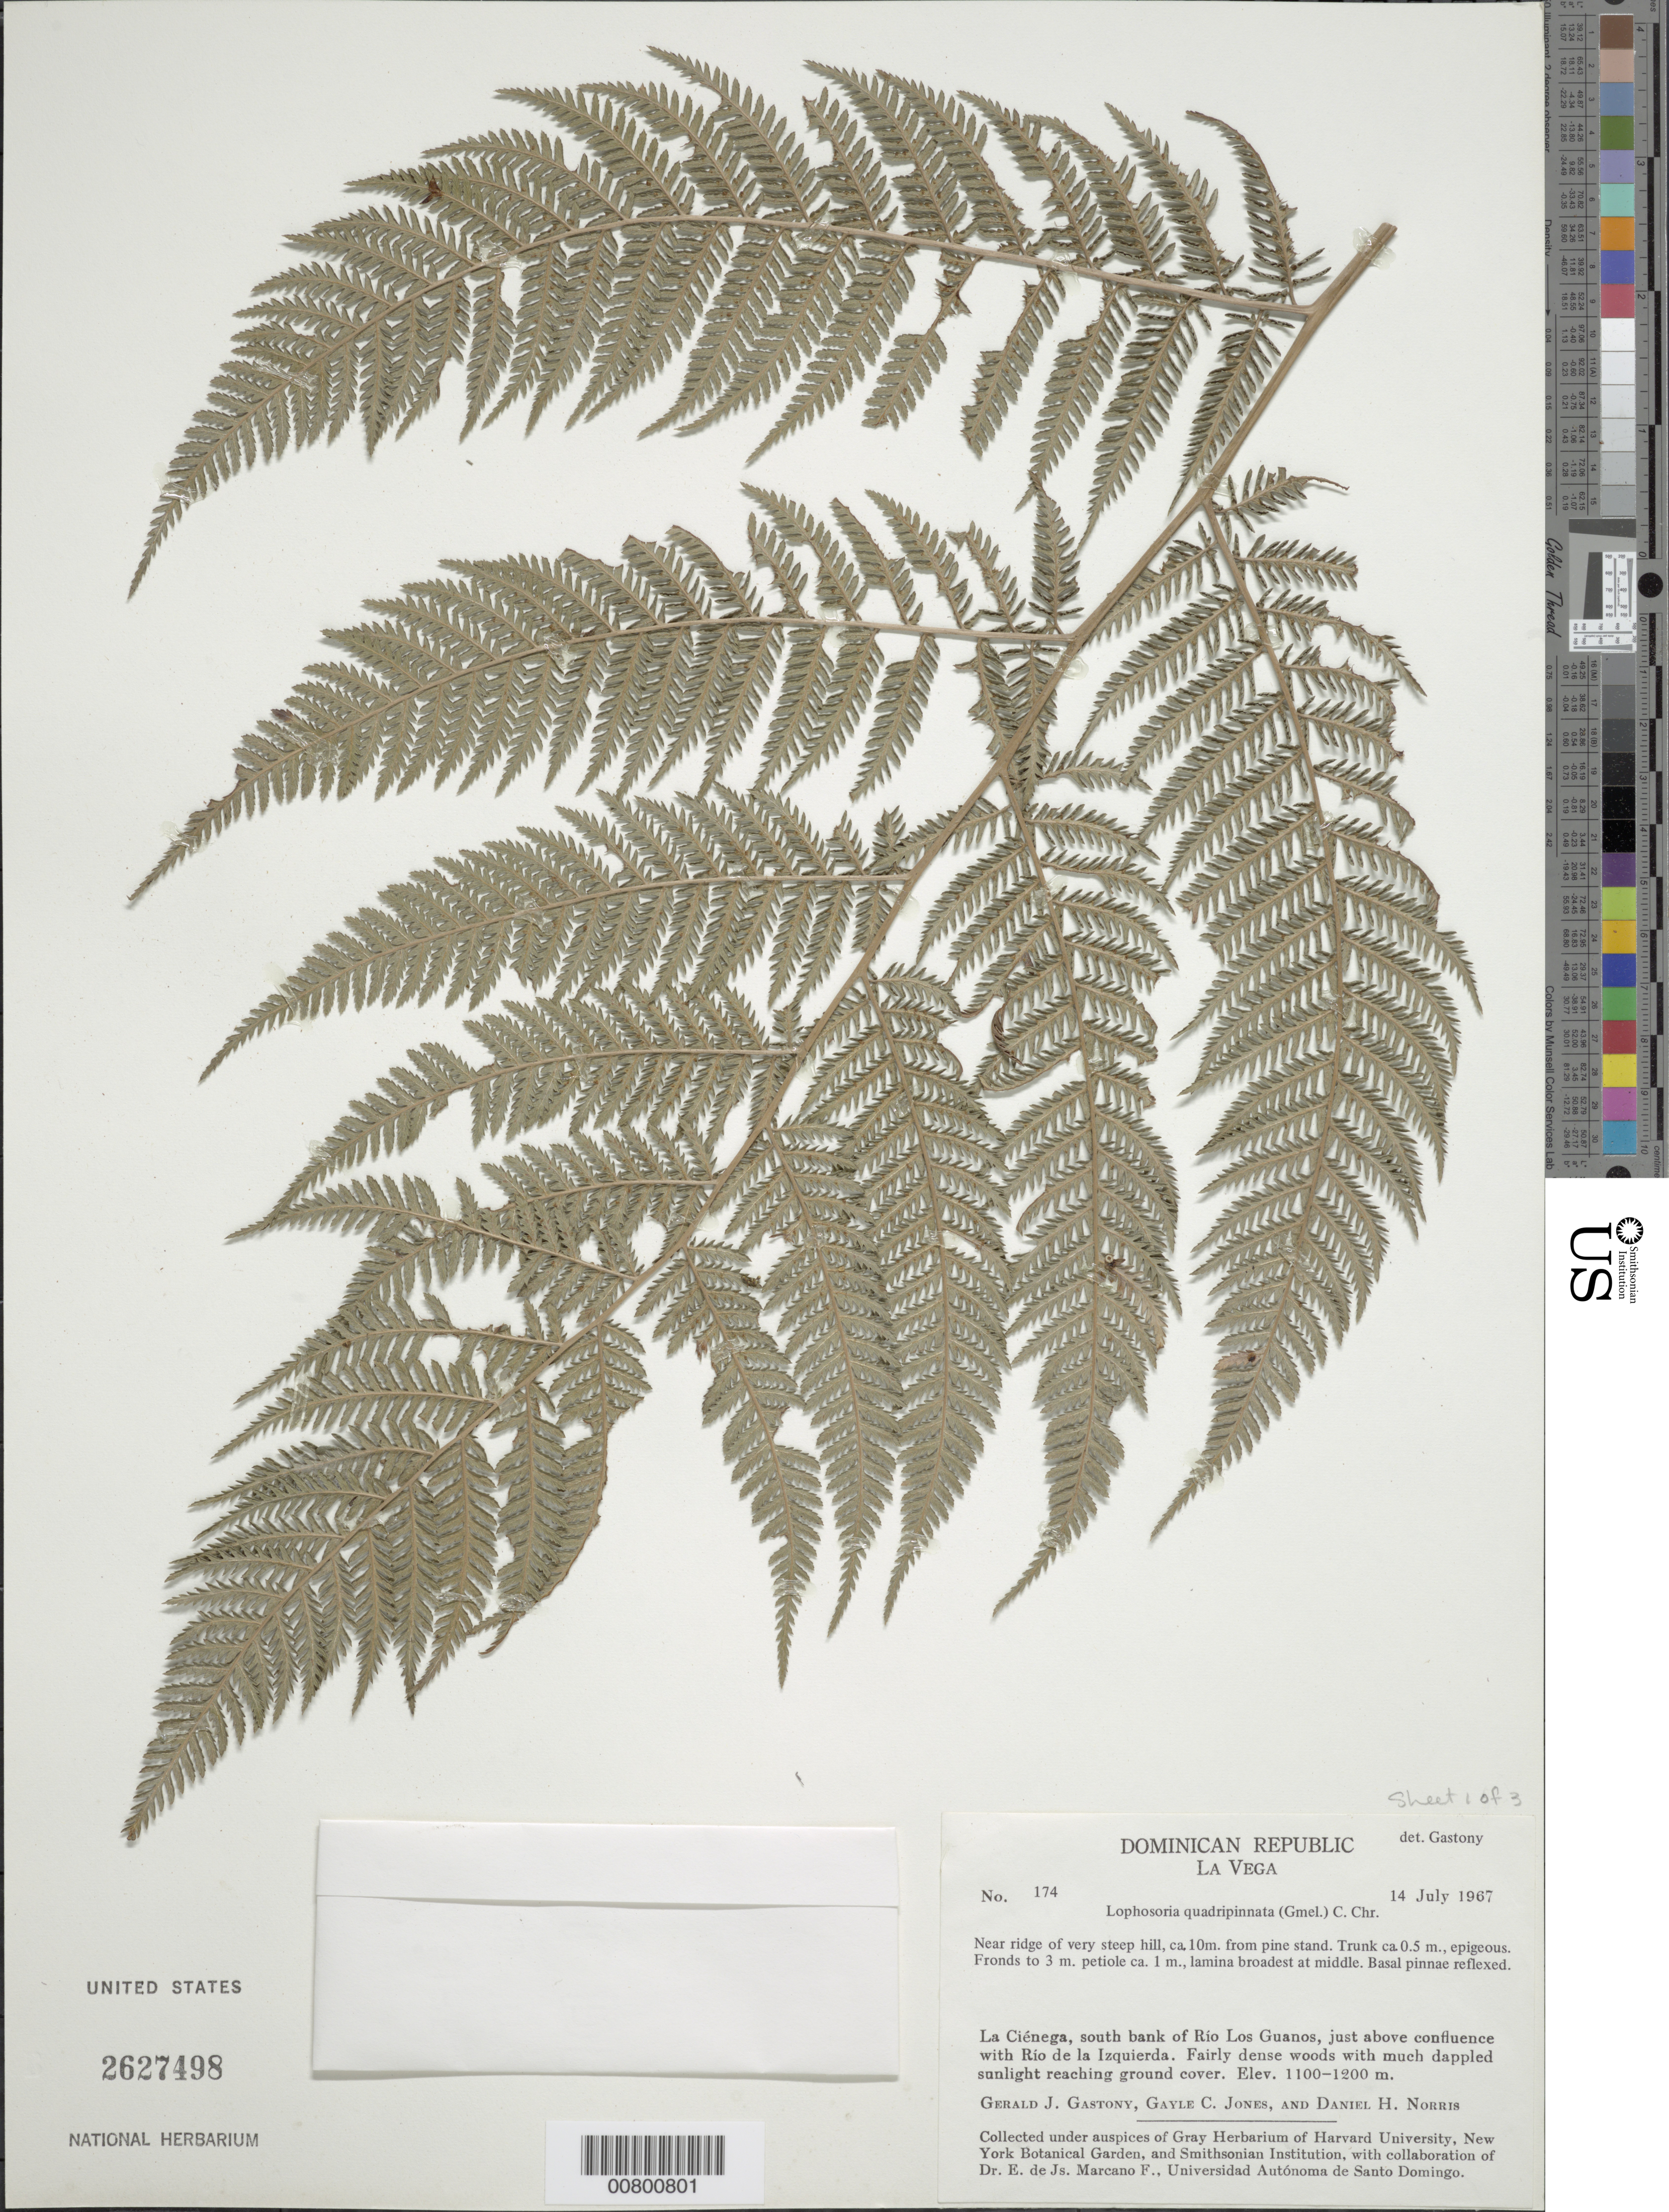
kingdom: Plantae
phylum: Tracheophyta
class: Polypodiopsida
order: Cyatheales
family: Dicksoniaceae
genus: Lophosoria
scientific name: Lophosoria quadripinnata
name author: (J.F. Gmel.) C. Chr.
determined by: Gastony, Gerald J.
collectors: G. Gastony, G. C. Jones & D. H. Norris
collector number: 174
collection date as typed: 14 Jul 1967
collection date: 1967-07-14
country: Dominican Republic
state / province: La Vega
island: Hispaniola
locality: La Ciénega, S bank of Río Los Guanos, above confluence with Río de la Izquierda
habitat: Ridge of very steep hill, 10 m from pine stand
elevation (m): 1100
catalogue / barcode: US 2627498